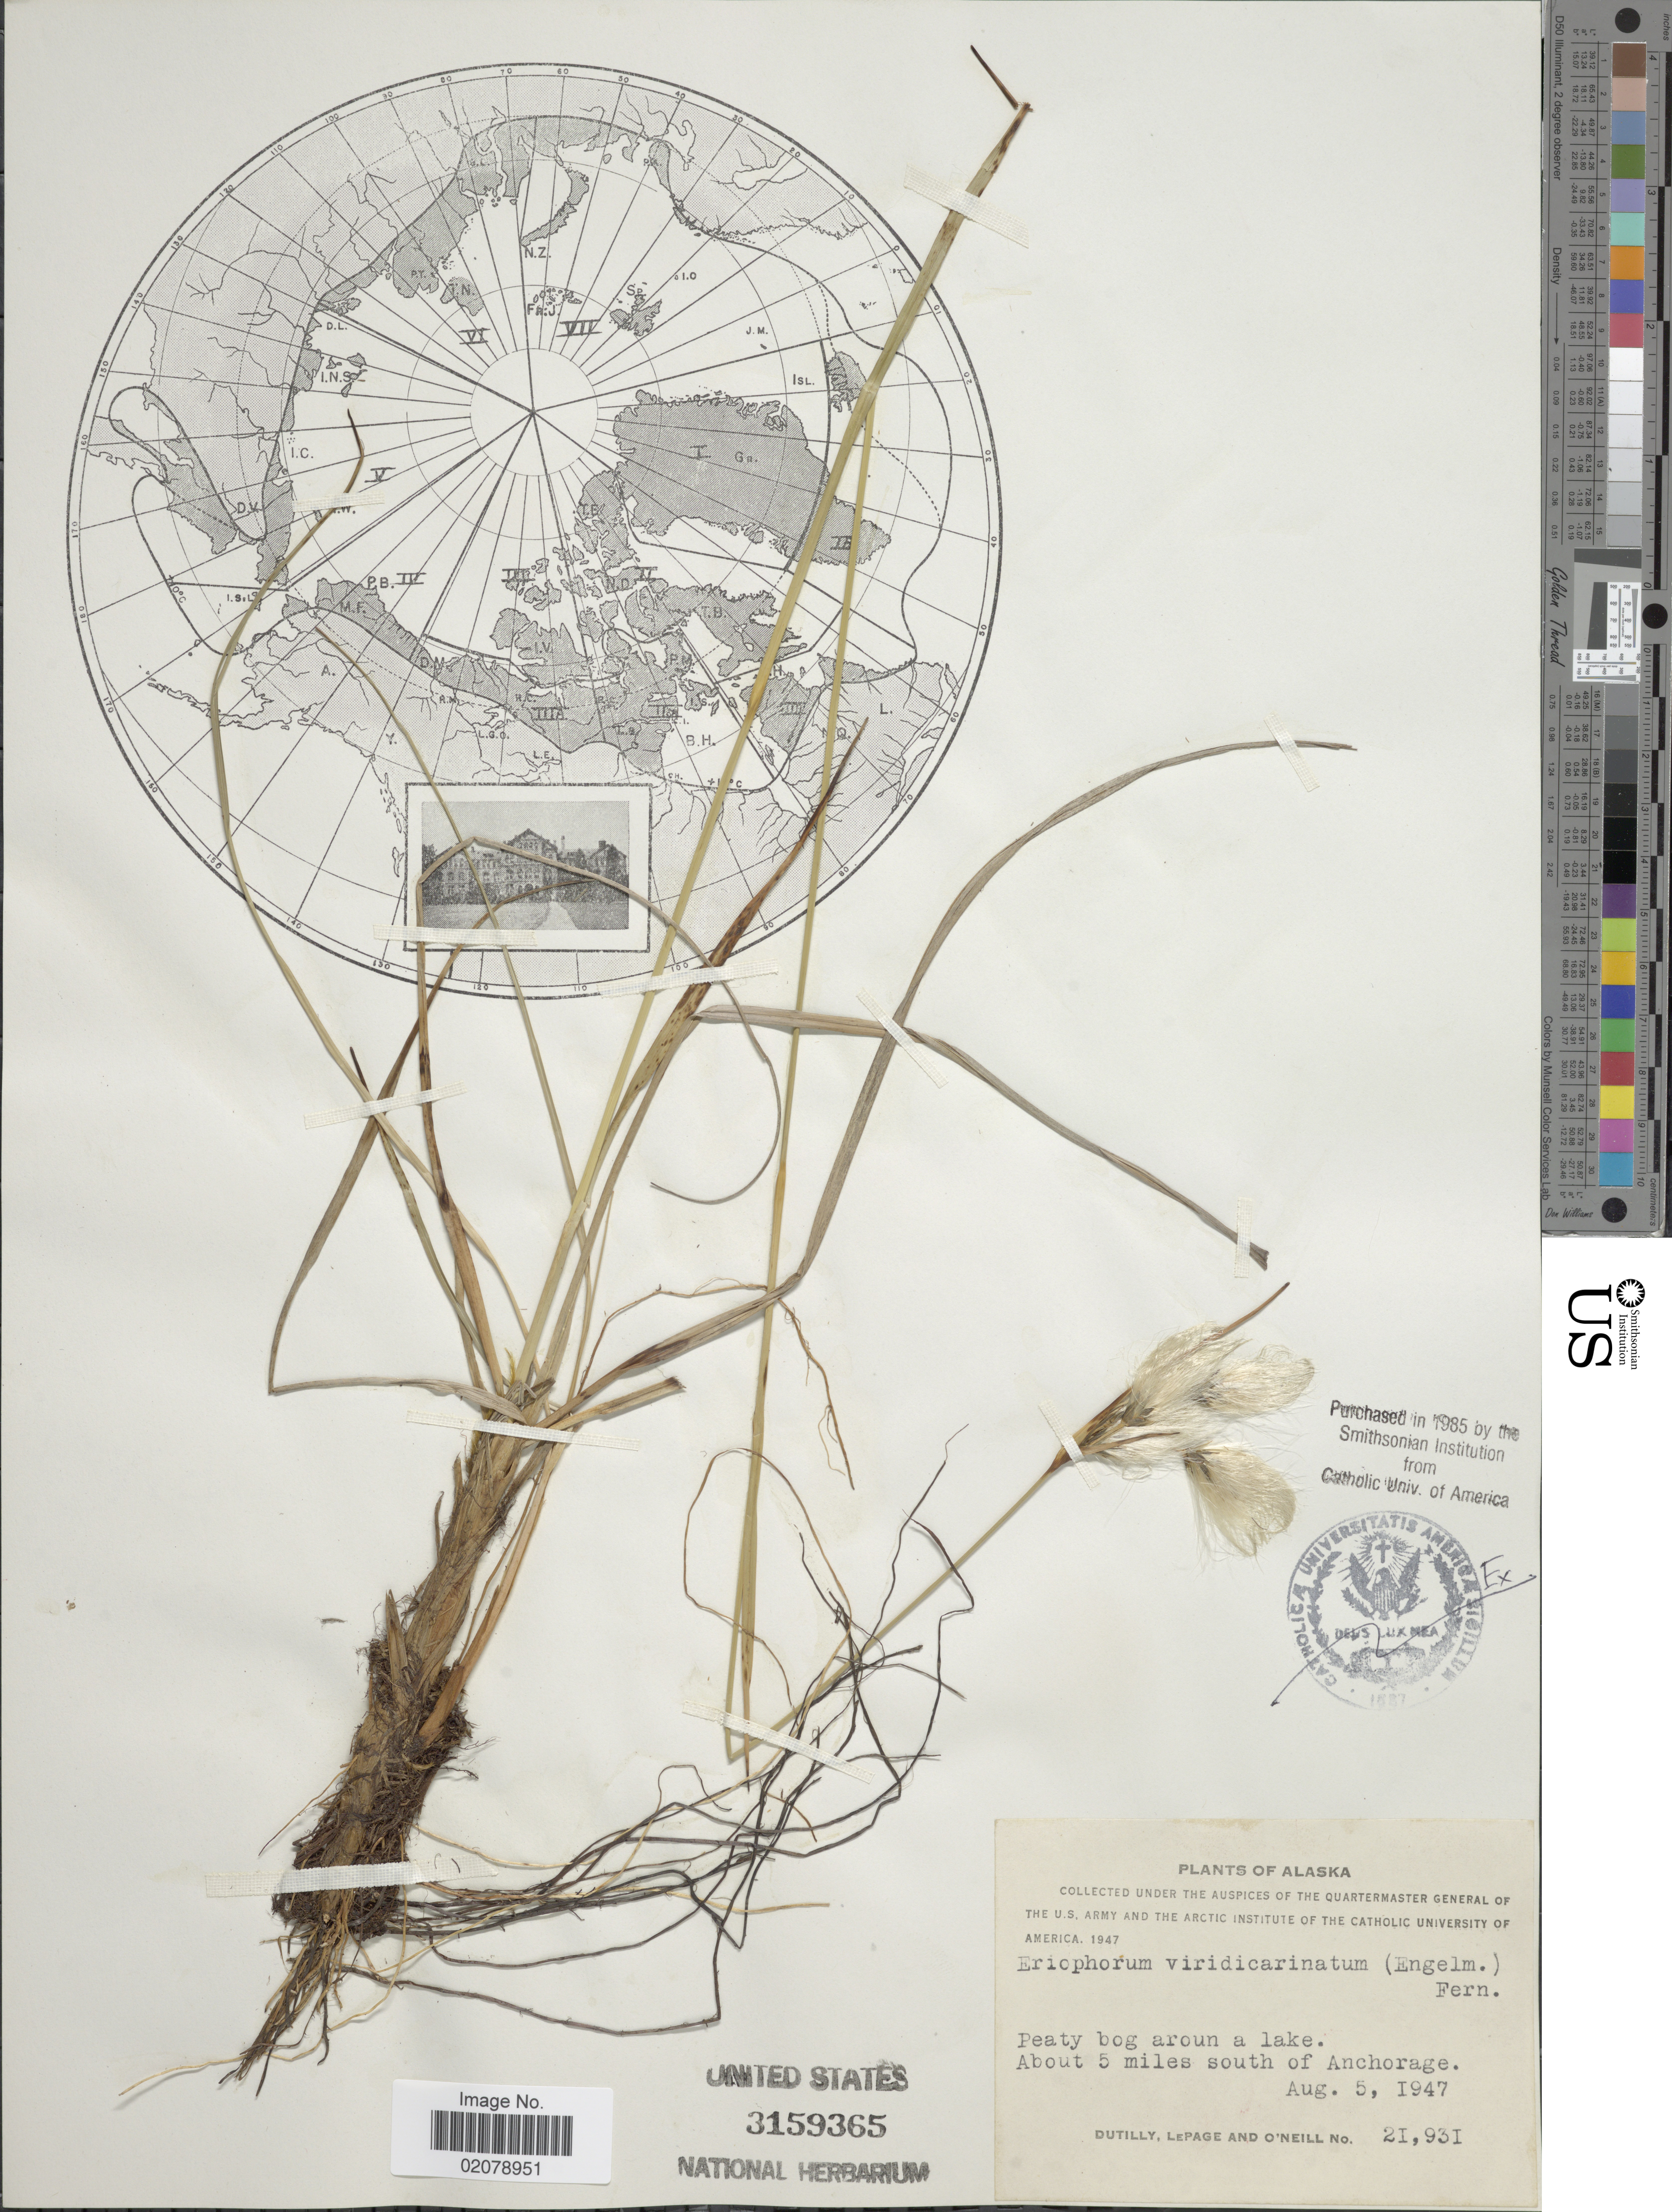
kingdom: Plantae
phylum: Tracheophyta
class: Liliopsida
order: Poales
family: Cyperaceae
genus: Eriophorum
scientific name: Eriophorum viridicarinatum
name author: (Englem.) Fernald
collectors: -. Dutilly, -. LePage & O' Neill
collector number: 21931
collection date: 1947-08-05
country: United States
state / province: Alaska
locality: Peaty bog around a lake, About 5 miles south of Anchorage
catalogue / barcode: US 3159365